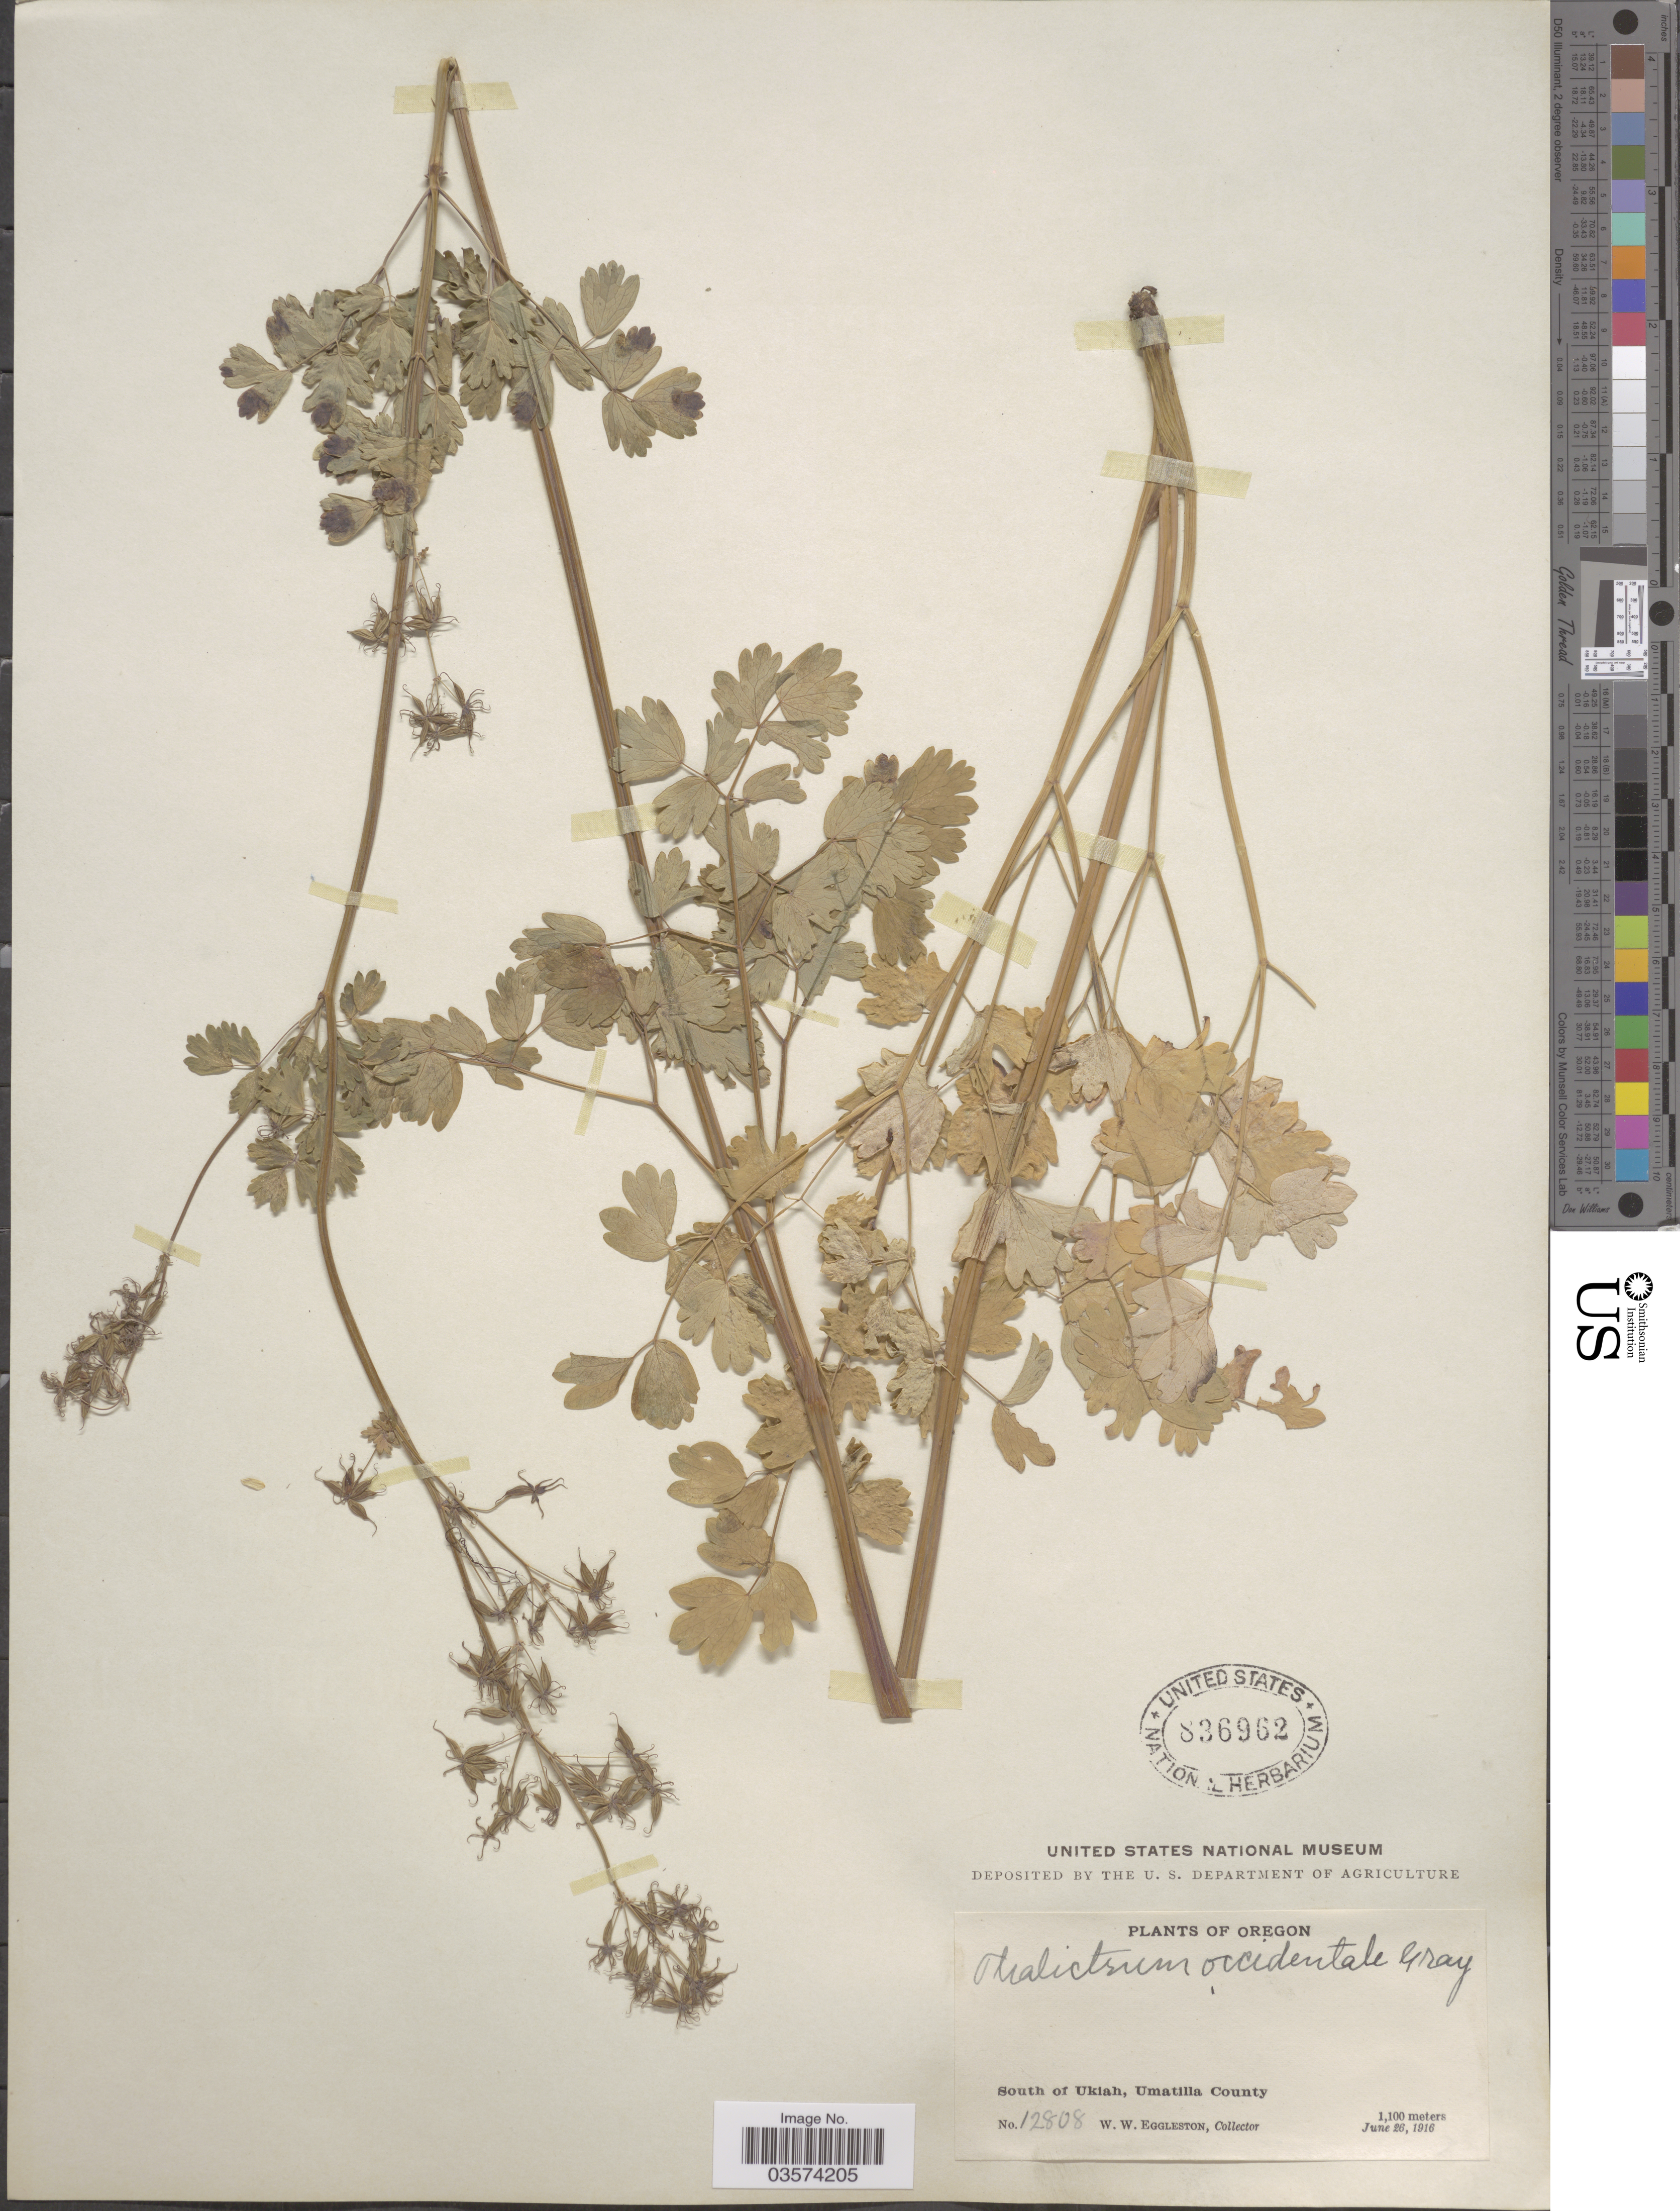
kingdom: Plantae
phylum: Tracheophyta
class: Magnoliopsida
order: Ranunculales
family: Ranunculaceae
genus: Thalictrum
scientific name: Thalictrum occidentale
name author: A. Gray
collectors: W. W. Eggleston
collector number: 12808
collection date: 1916-06-26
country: United States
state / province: Oregon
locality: South of Ukiah, Umatilla County.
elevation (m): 1100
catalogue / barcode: US 836962